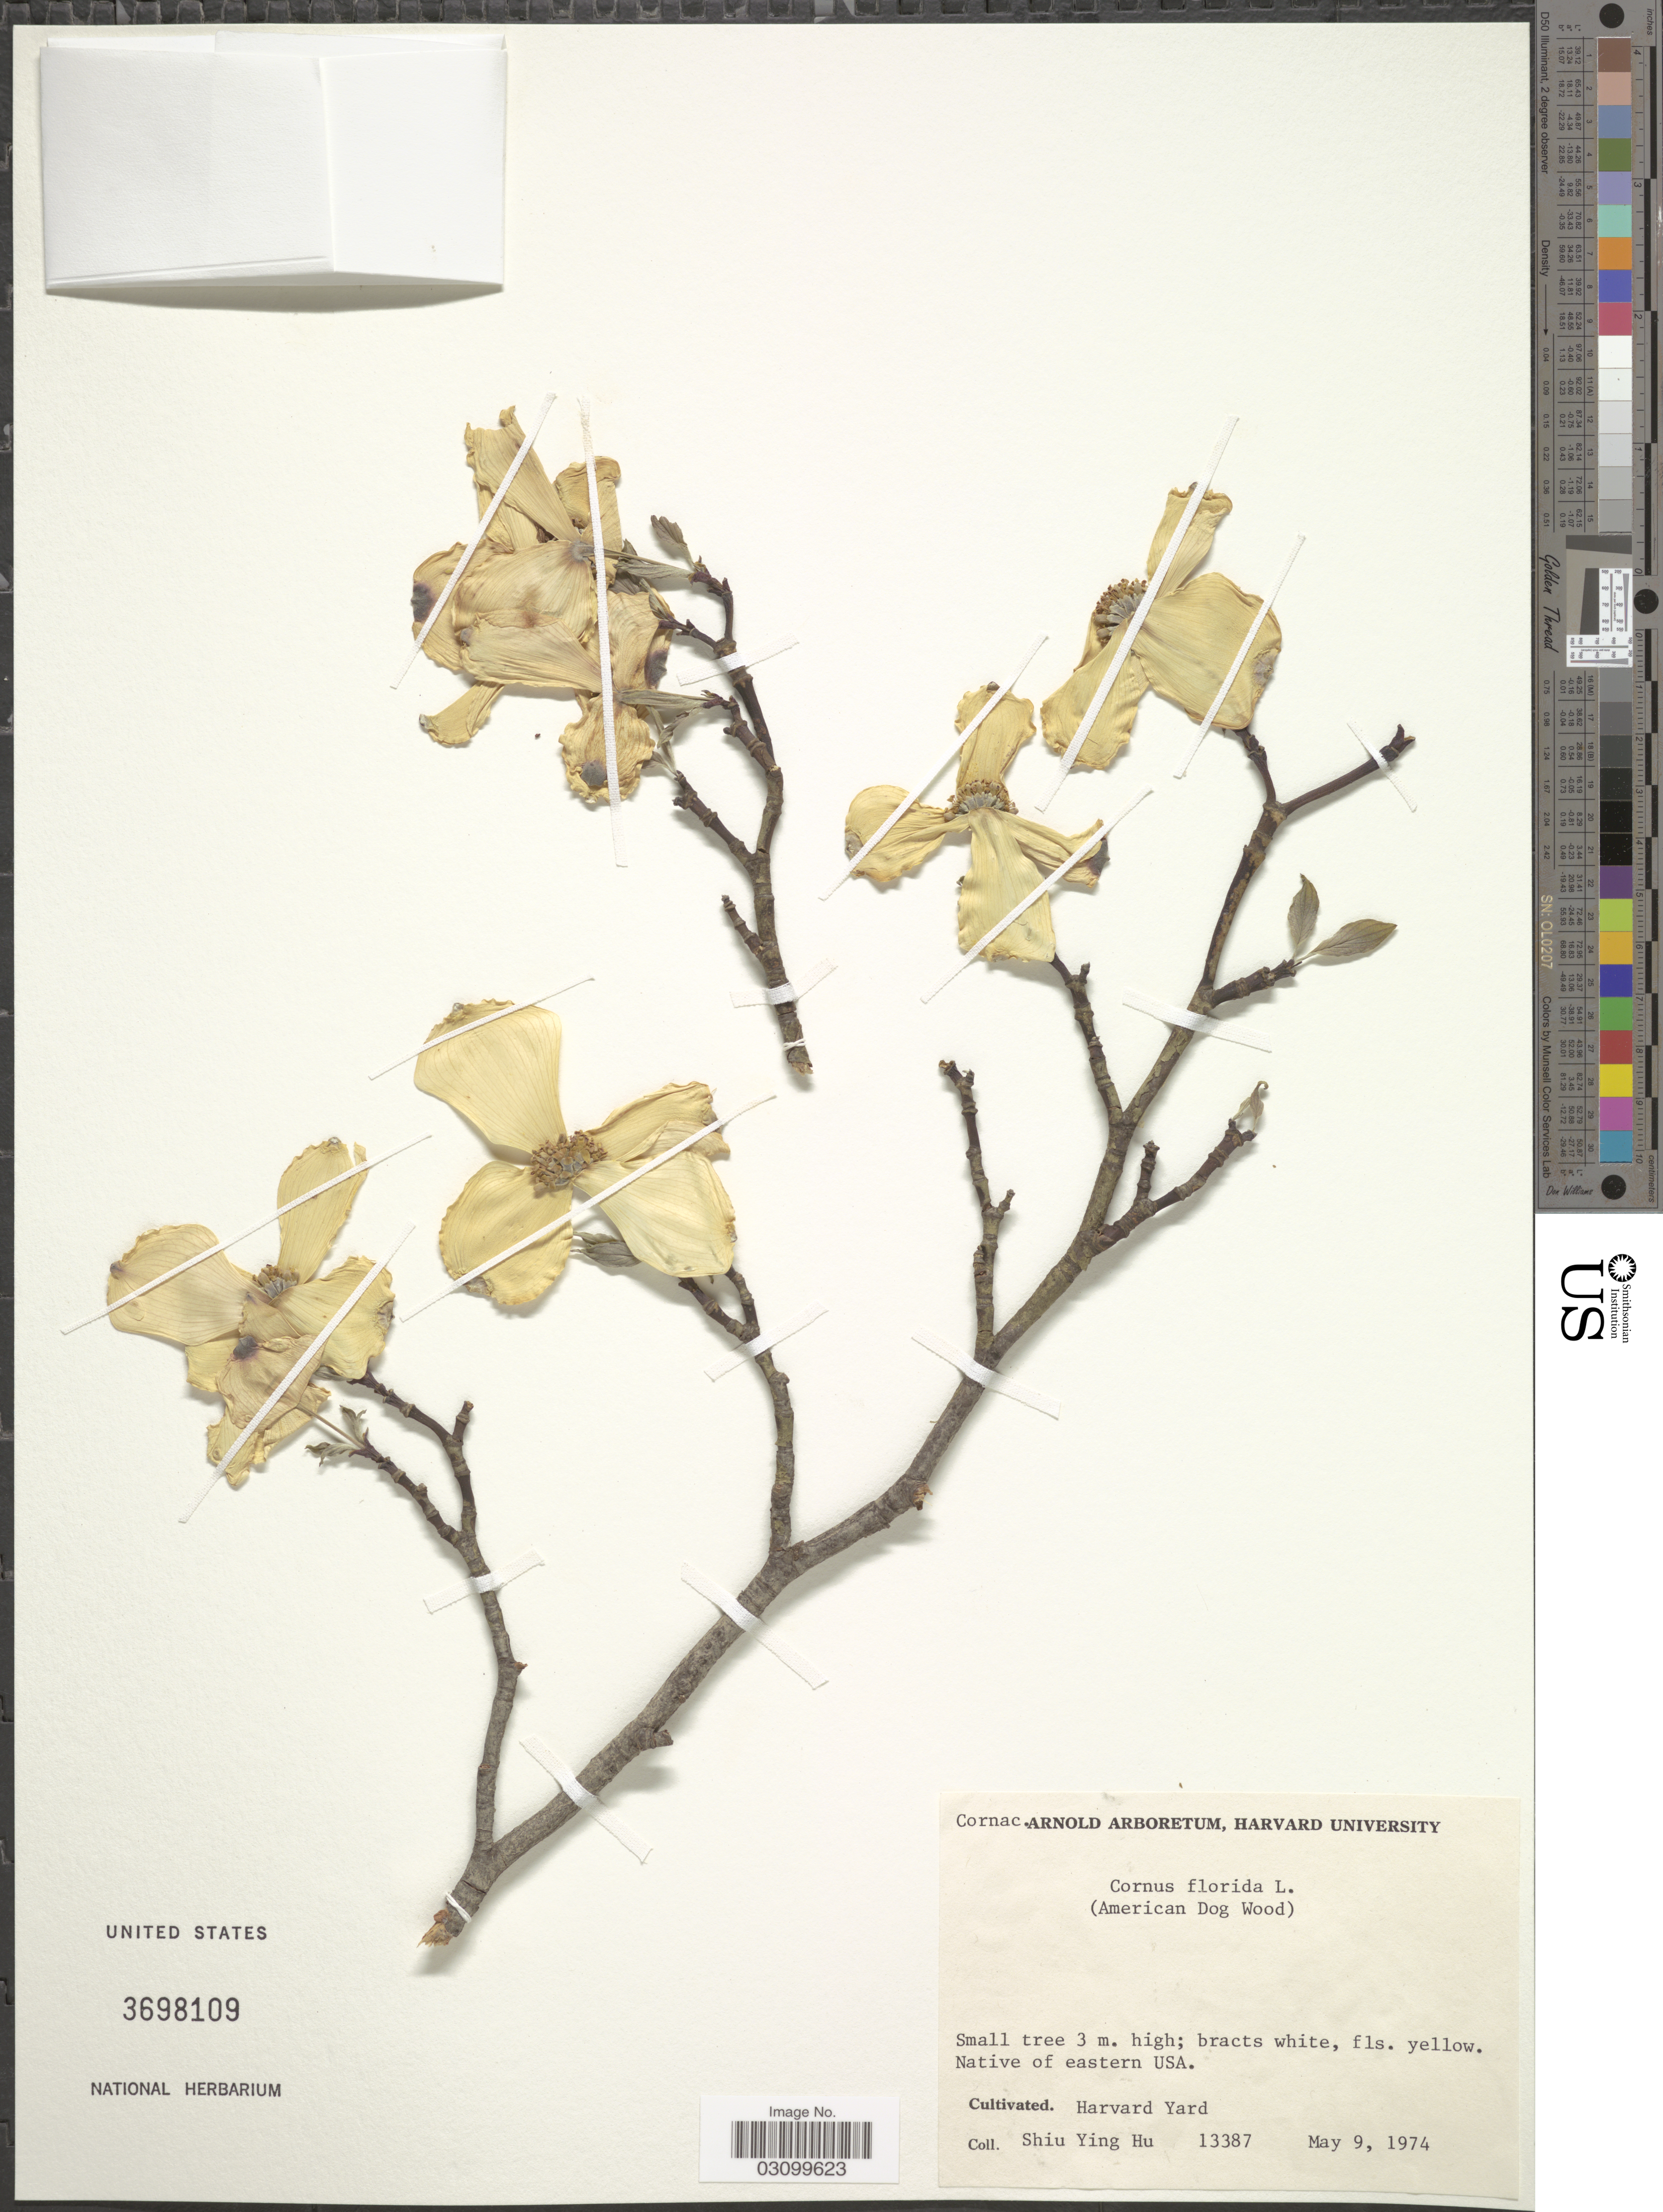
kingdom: Plantae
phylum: Tracheophyta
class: Magnoliopsida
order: Cornales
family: Cornaceae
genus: Cornus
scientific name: Cornus florida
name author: L.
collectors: S. Y. Hu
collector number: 13387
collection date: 1974-05-09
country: United States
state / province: Massachusetts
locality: Native of eastern USA. Harvard Yard.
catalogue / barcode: US 3698109